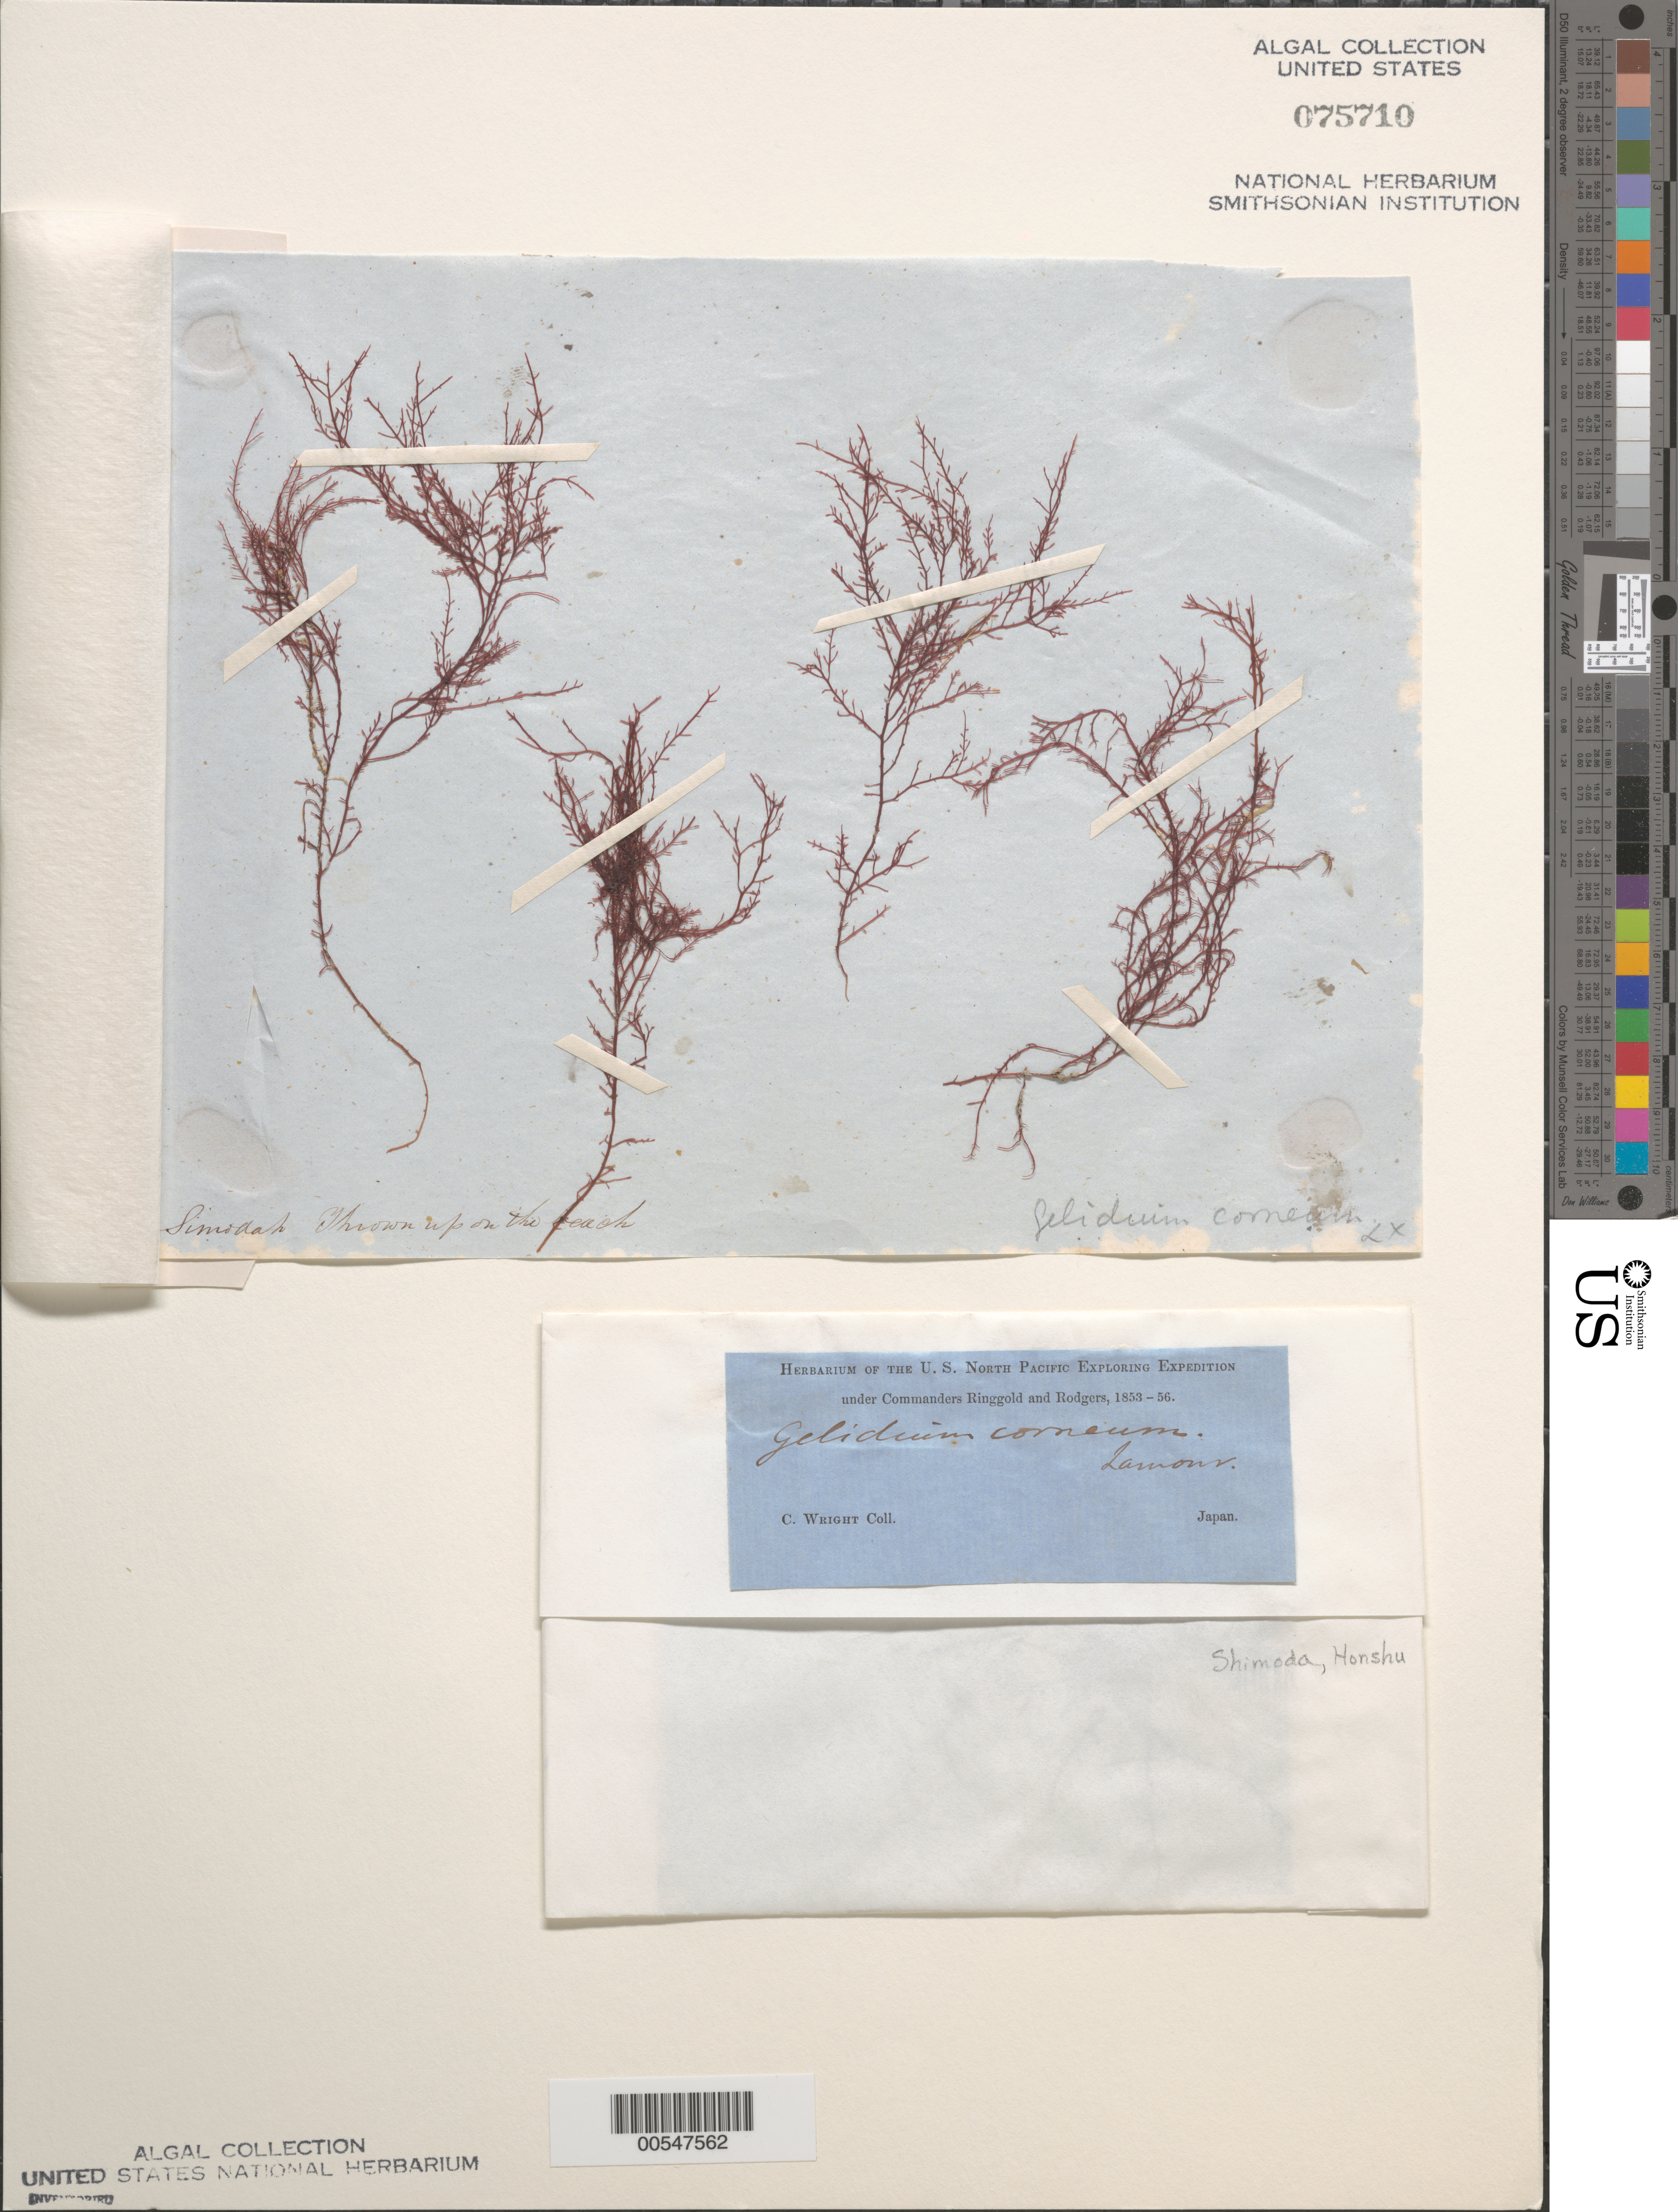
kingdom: Plantae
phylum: Rhodophyta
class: Florideophyceae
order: Gelidiales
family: Gelidiaceae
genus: Gelidium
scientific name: Gelidium corneum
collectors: C. Wright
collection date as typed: May 1855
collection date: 1855-05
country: Japan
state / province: Sizuoka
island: Honshu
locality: Shimoda (Simodah)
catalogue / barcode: US 75710